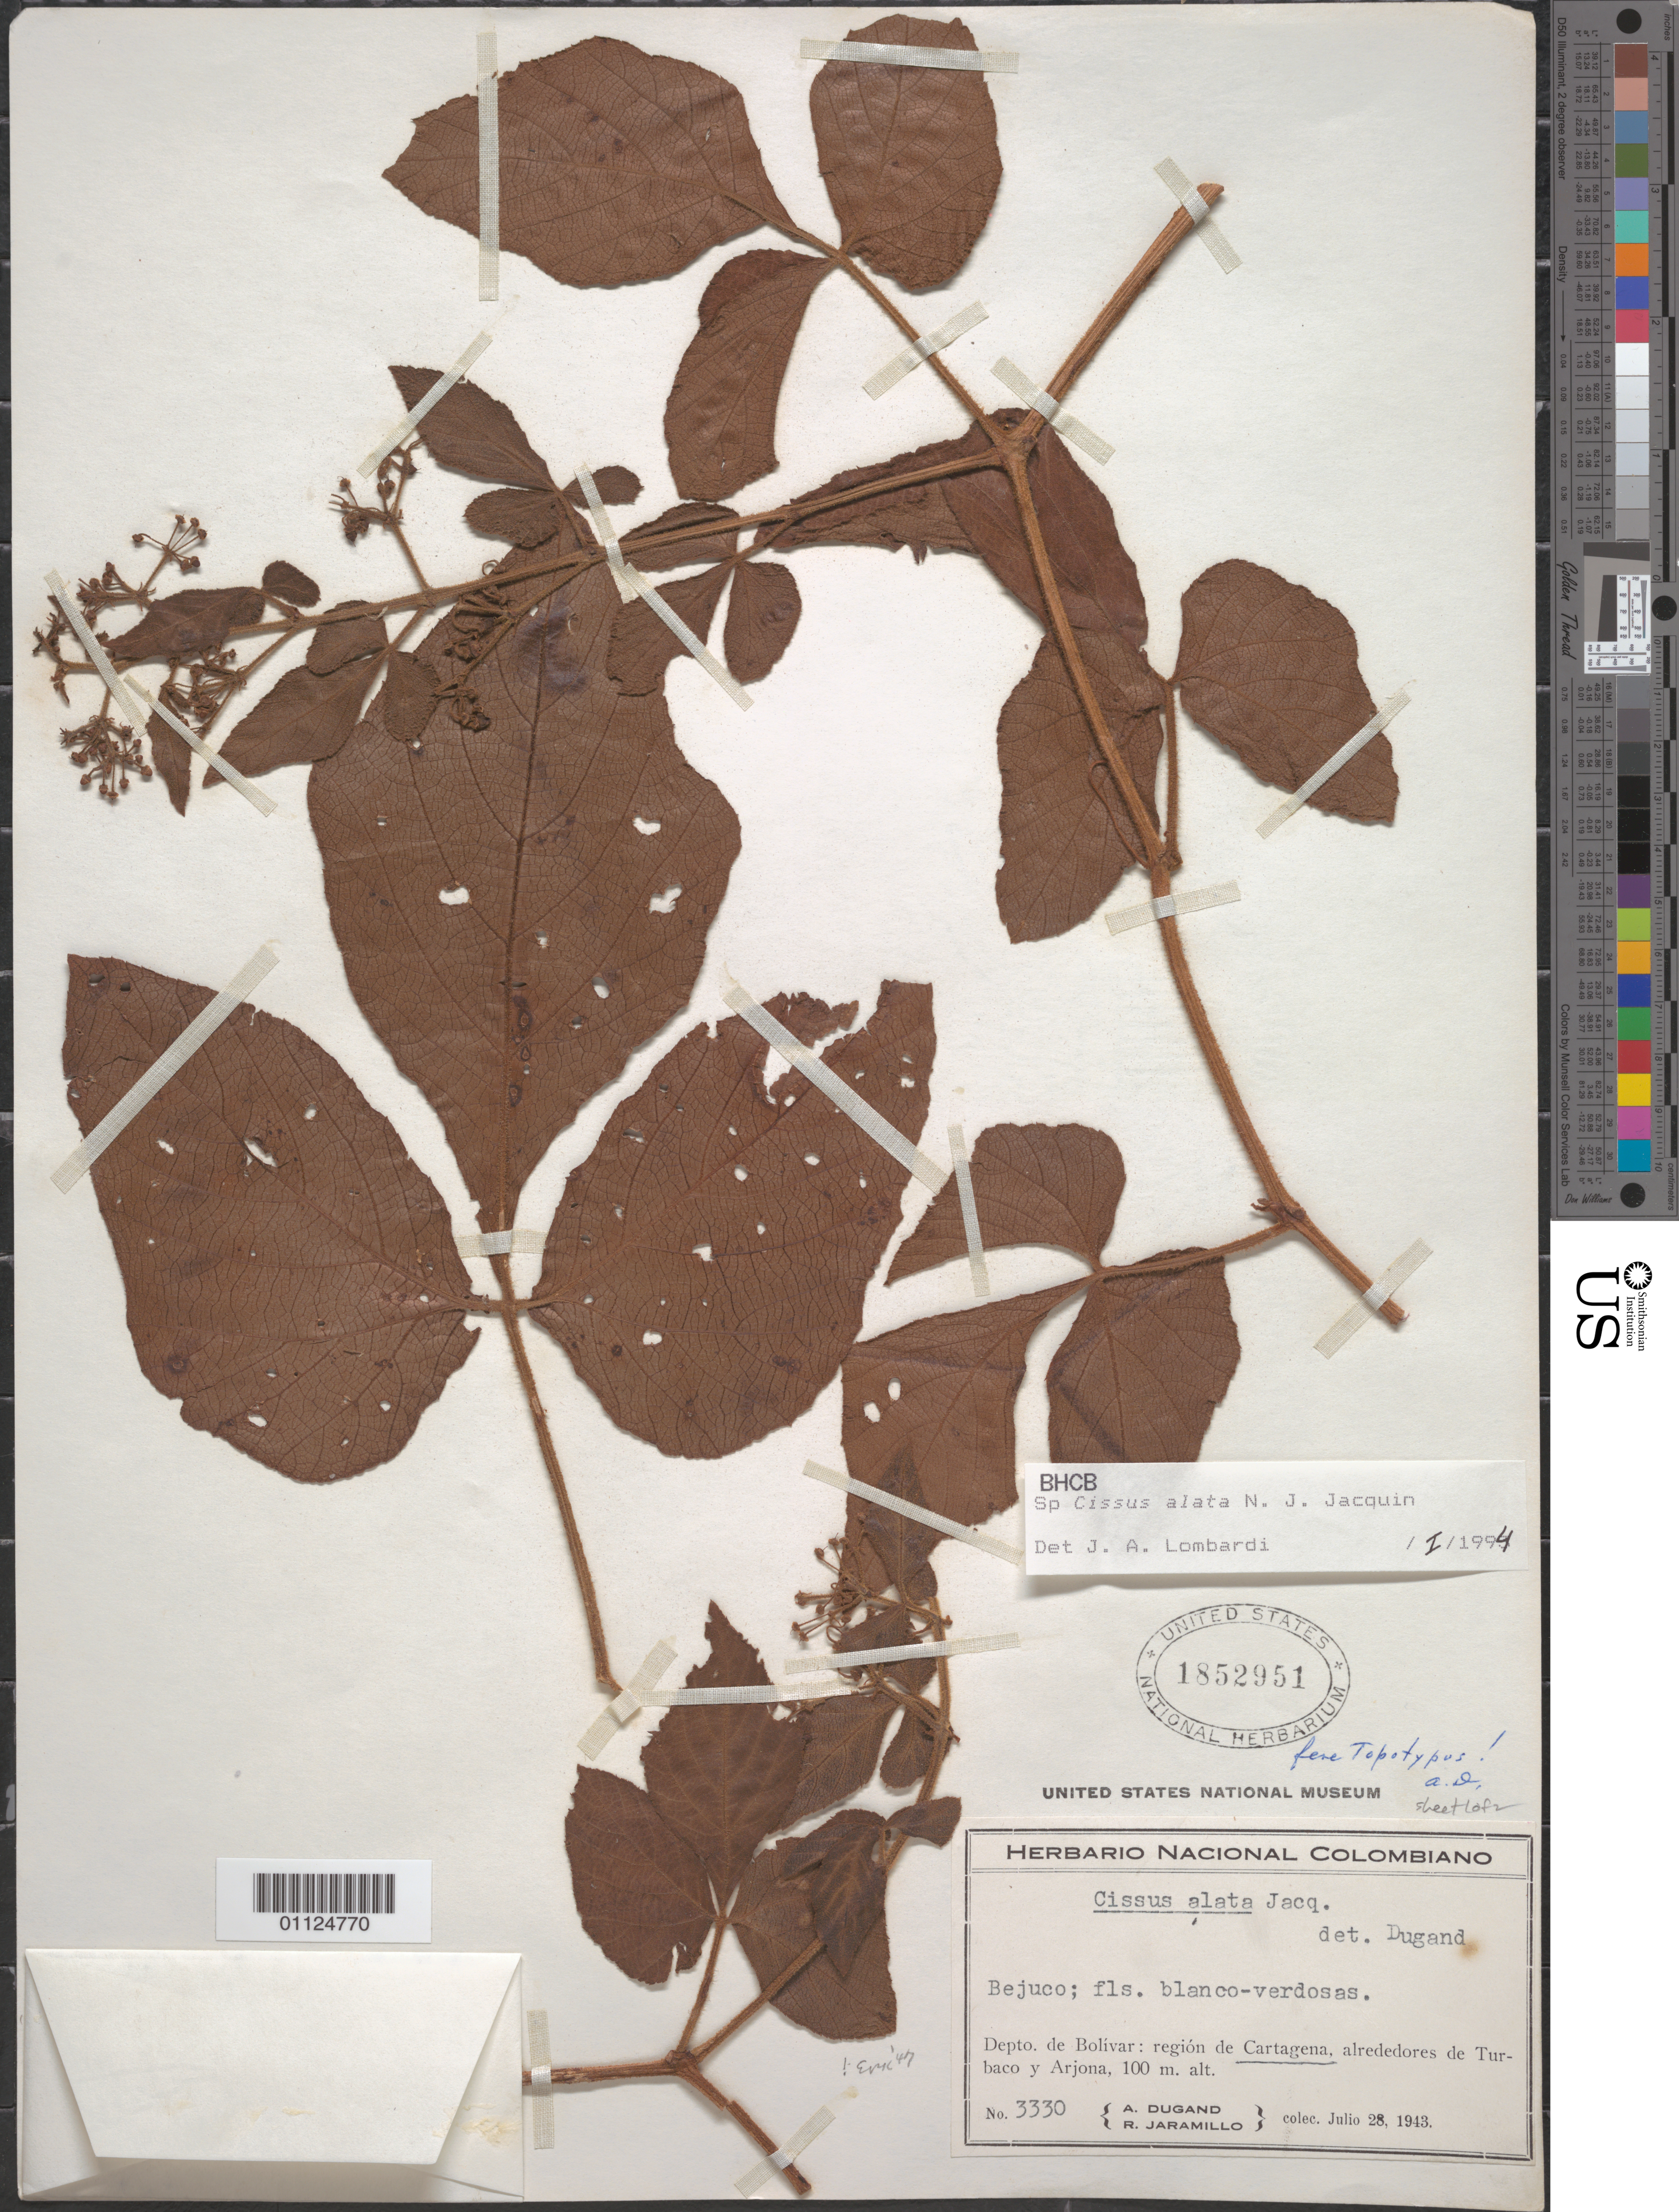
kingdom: Plantae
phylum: Tracheophyta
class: Magnoliopsida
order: Vitales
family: Vitaceae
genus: Cissus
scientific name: Cissus alata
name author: Jacq.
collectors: A. Dugand G. & R. Jaramillo M.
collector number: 3330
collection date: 1943-07-28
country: Colombia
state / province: Bolívar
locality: Region de Cartagena, alrededores de Turbaco y Arjona.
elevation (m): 100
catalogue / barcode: US 1852951